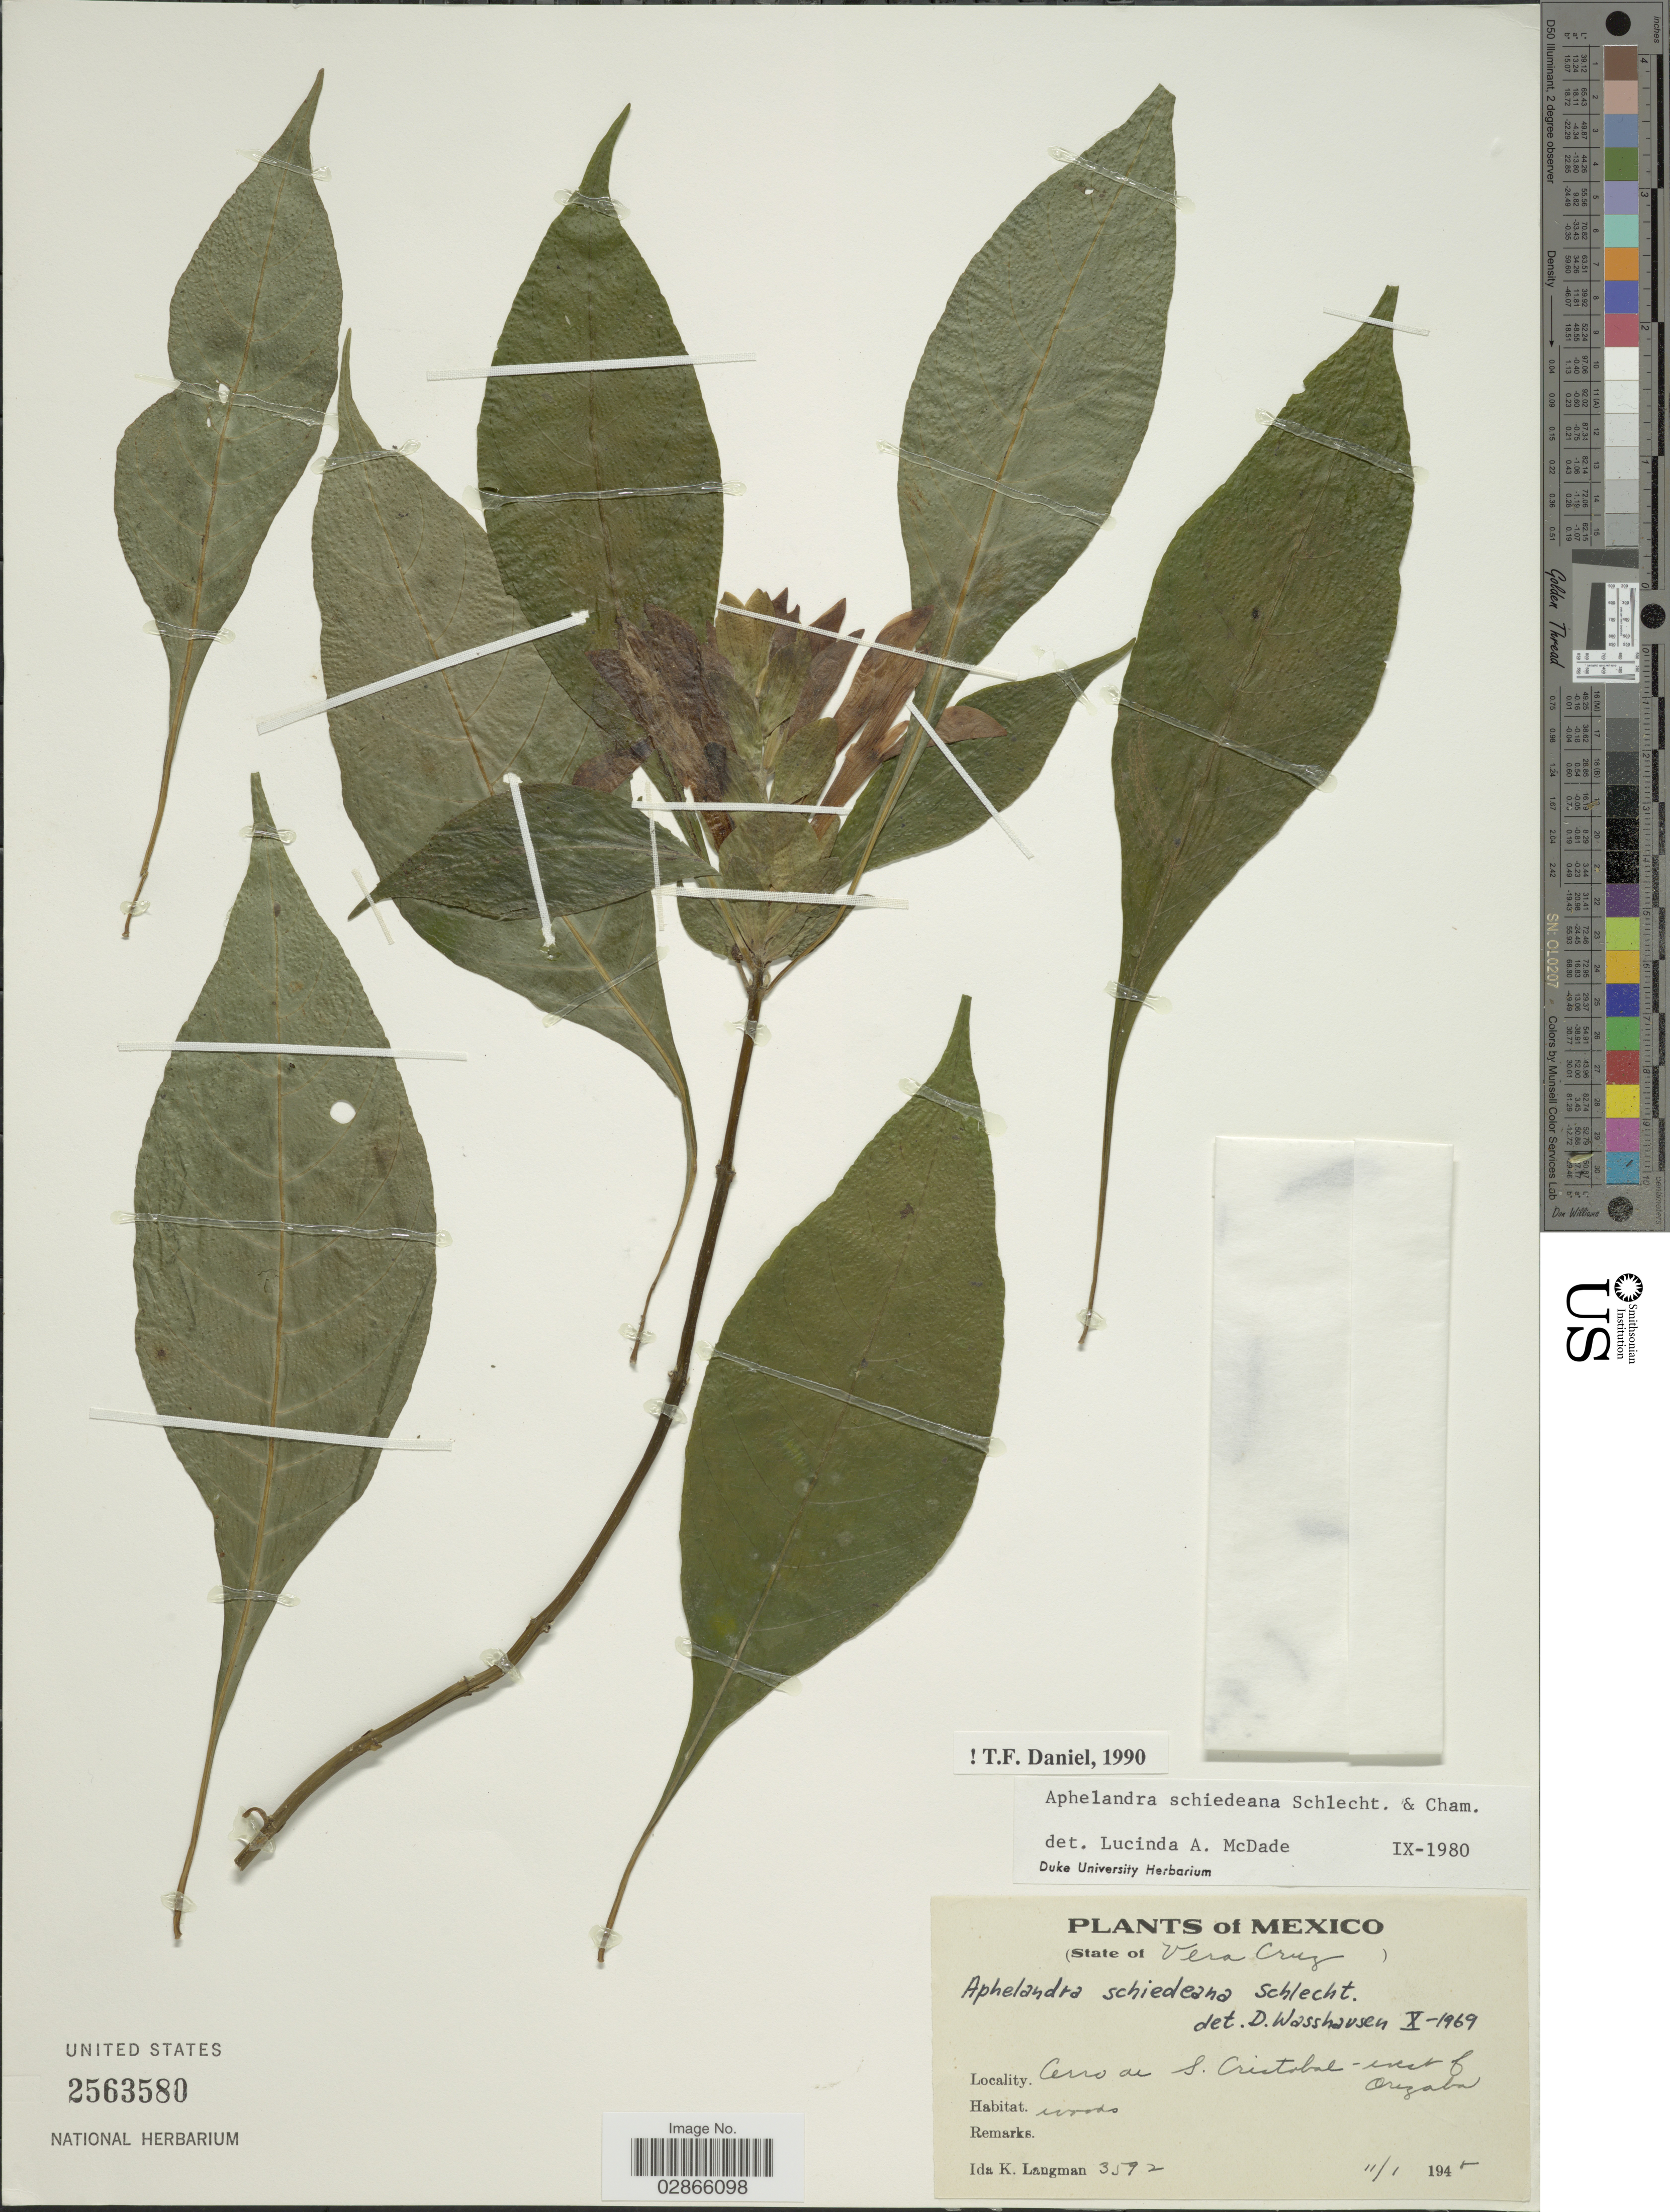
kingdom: Plantae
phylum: Tracheophyta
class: Magnoliopsida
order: Lamiales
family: Acanthaceae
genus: Aphelandra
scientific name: Aphelandra schiedeana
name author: Schltdl. & Cham.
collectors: I. K. Langman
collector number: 3592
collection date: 1945-01-11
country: Mexico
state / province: Veracruz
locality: (State of Vera Cruz). Cerro de S. Cristobal - west of Orizaba.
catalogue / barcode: US 2563580